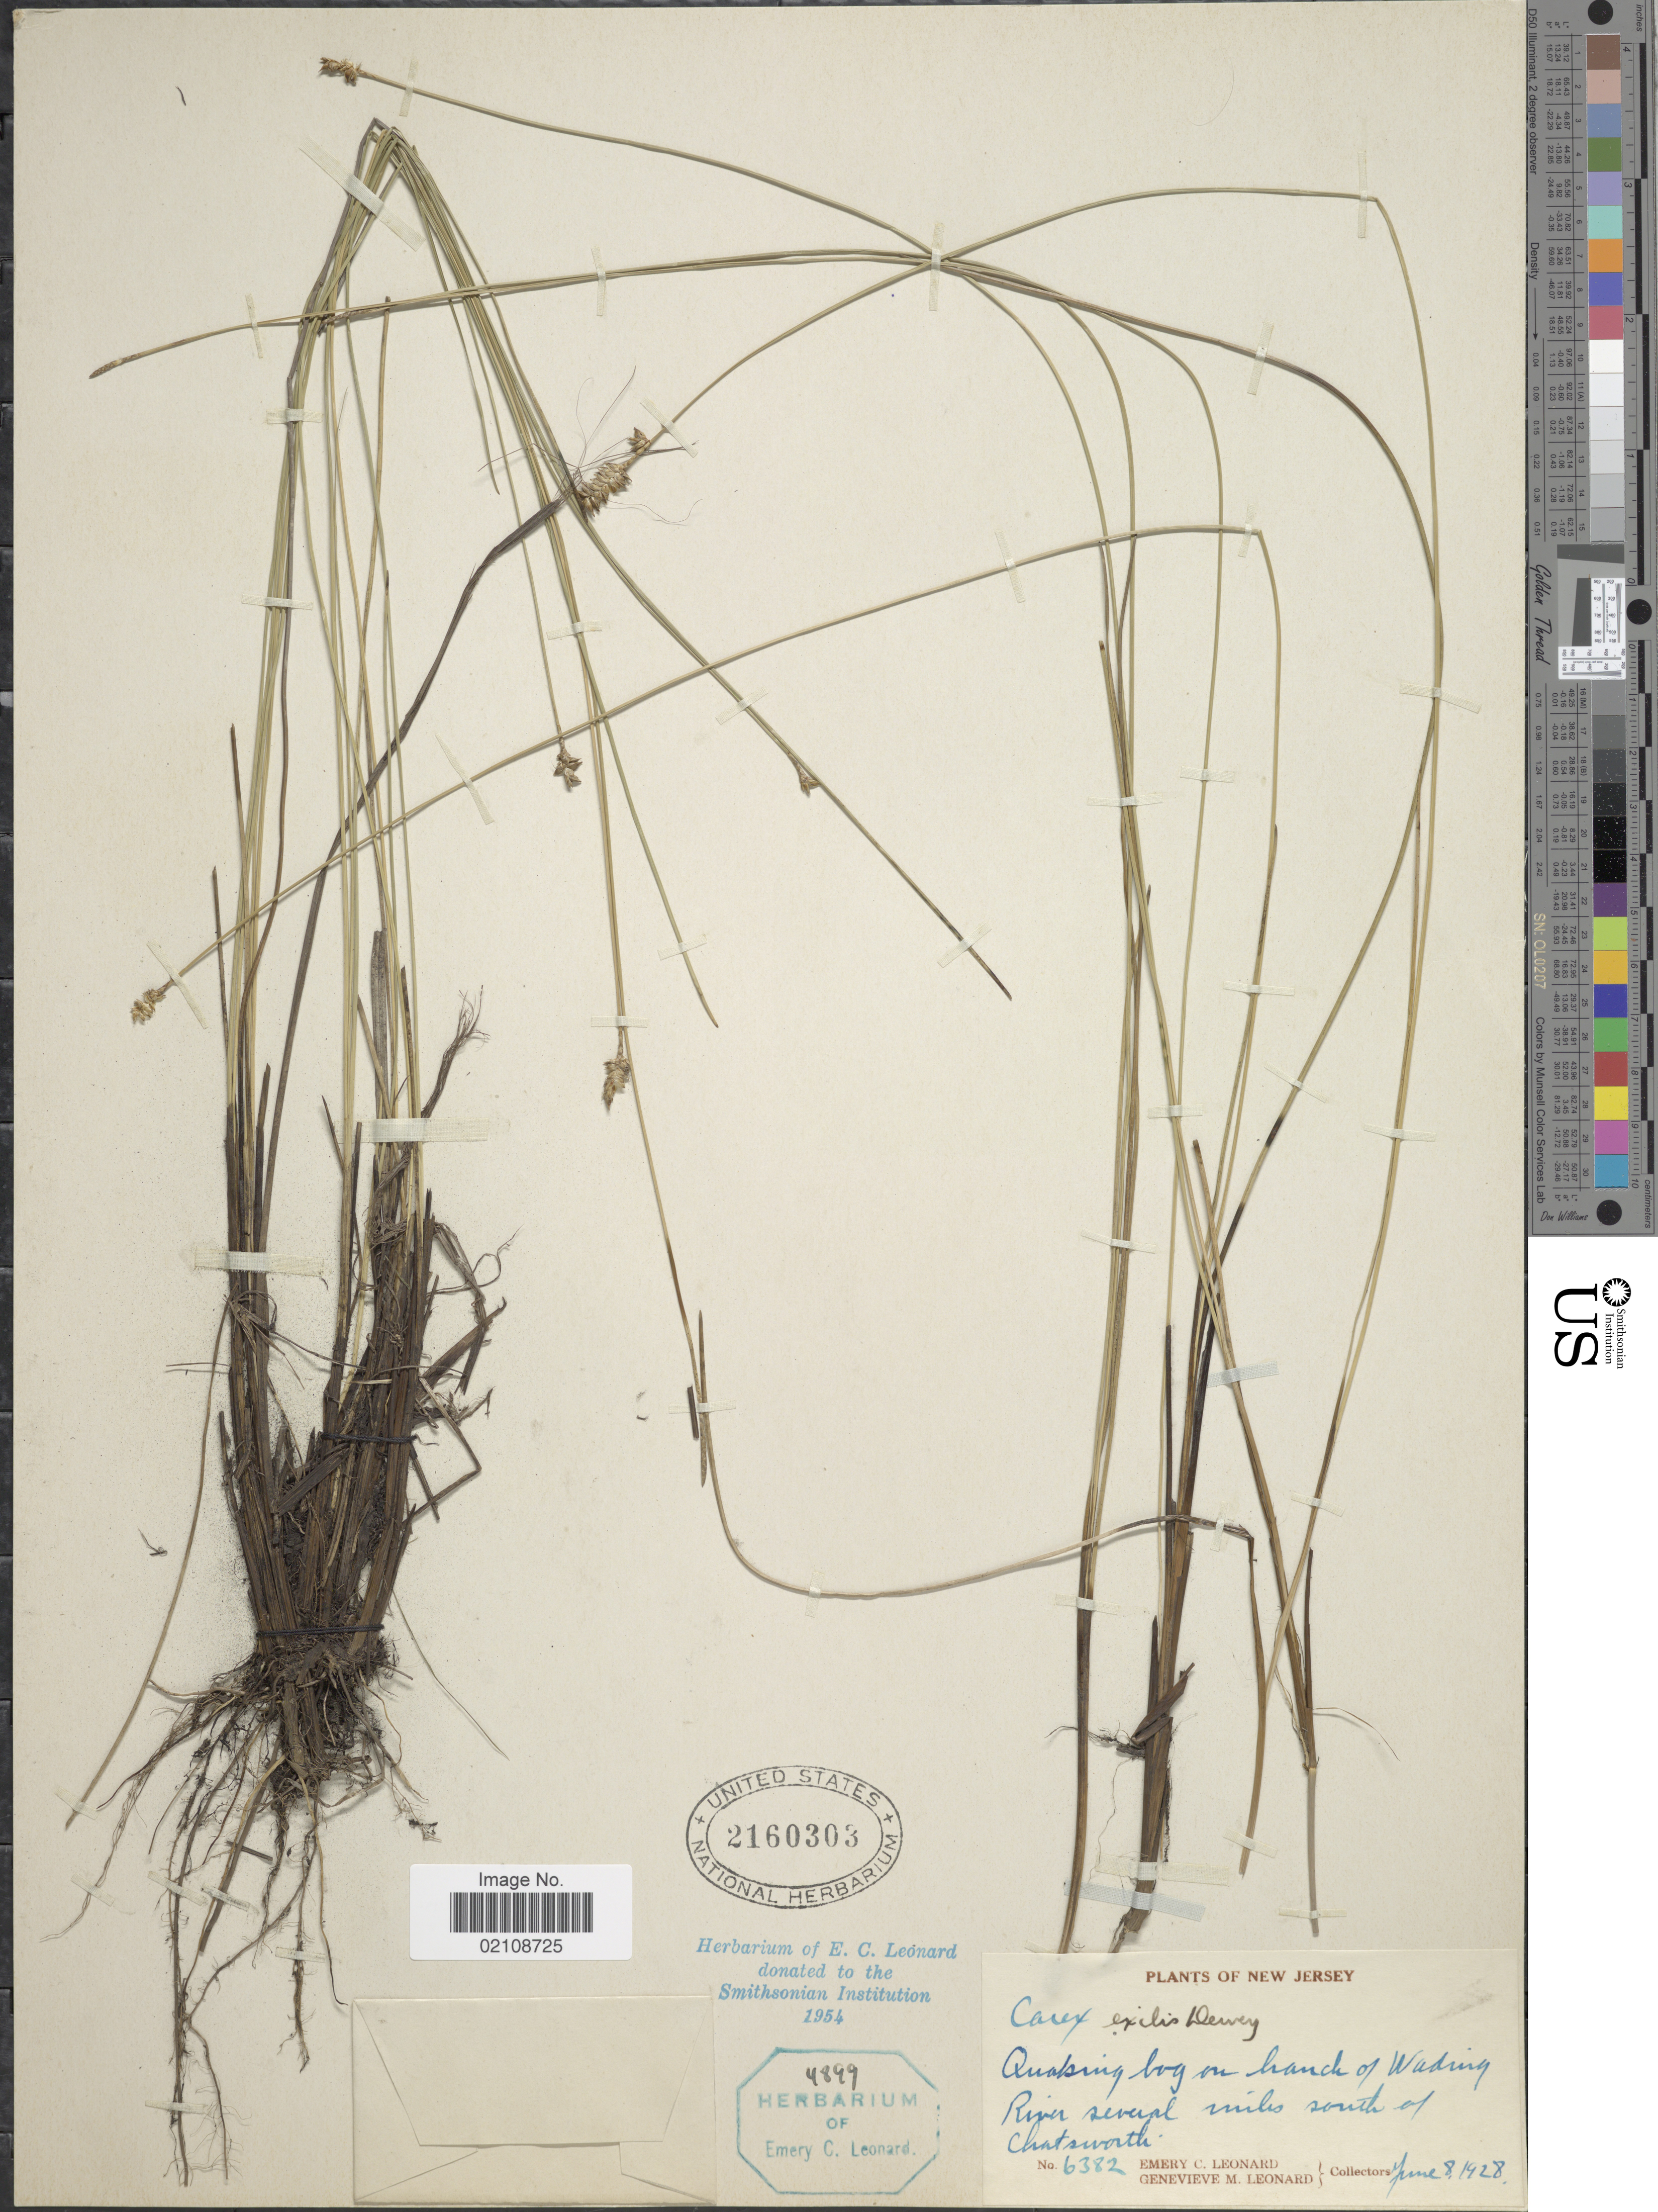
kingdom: Plantae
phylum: Tracheophyta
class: Liliopsida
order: Poales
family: Cyperaceae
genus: Carex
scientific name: Carex exilis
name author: Dewey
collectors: E. C. Leonard & G. M. Leonard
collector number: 6382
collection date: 1928-06-08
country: United States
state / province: New Jersey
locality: Quaking bog along branch of Wading River, several miles south of Chatsworth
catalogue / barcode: US 2160303